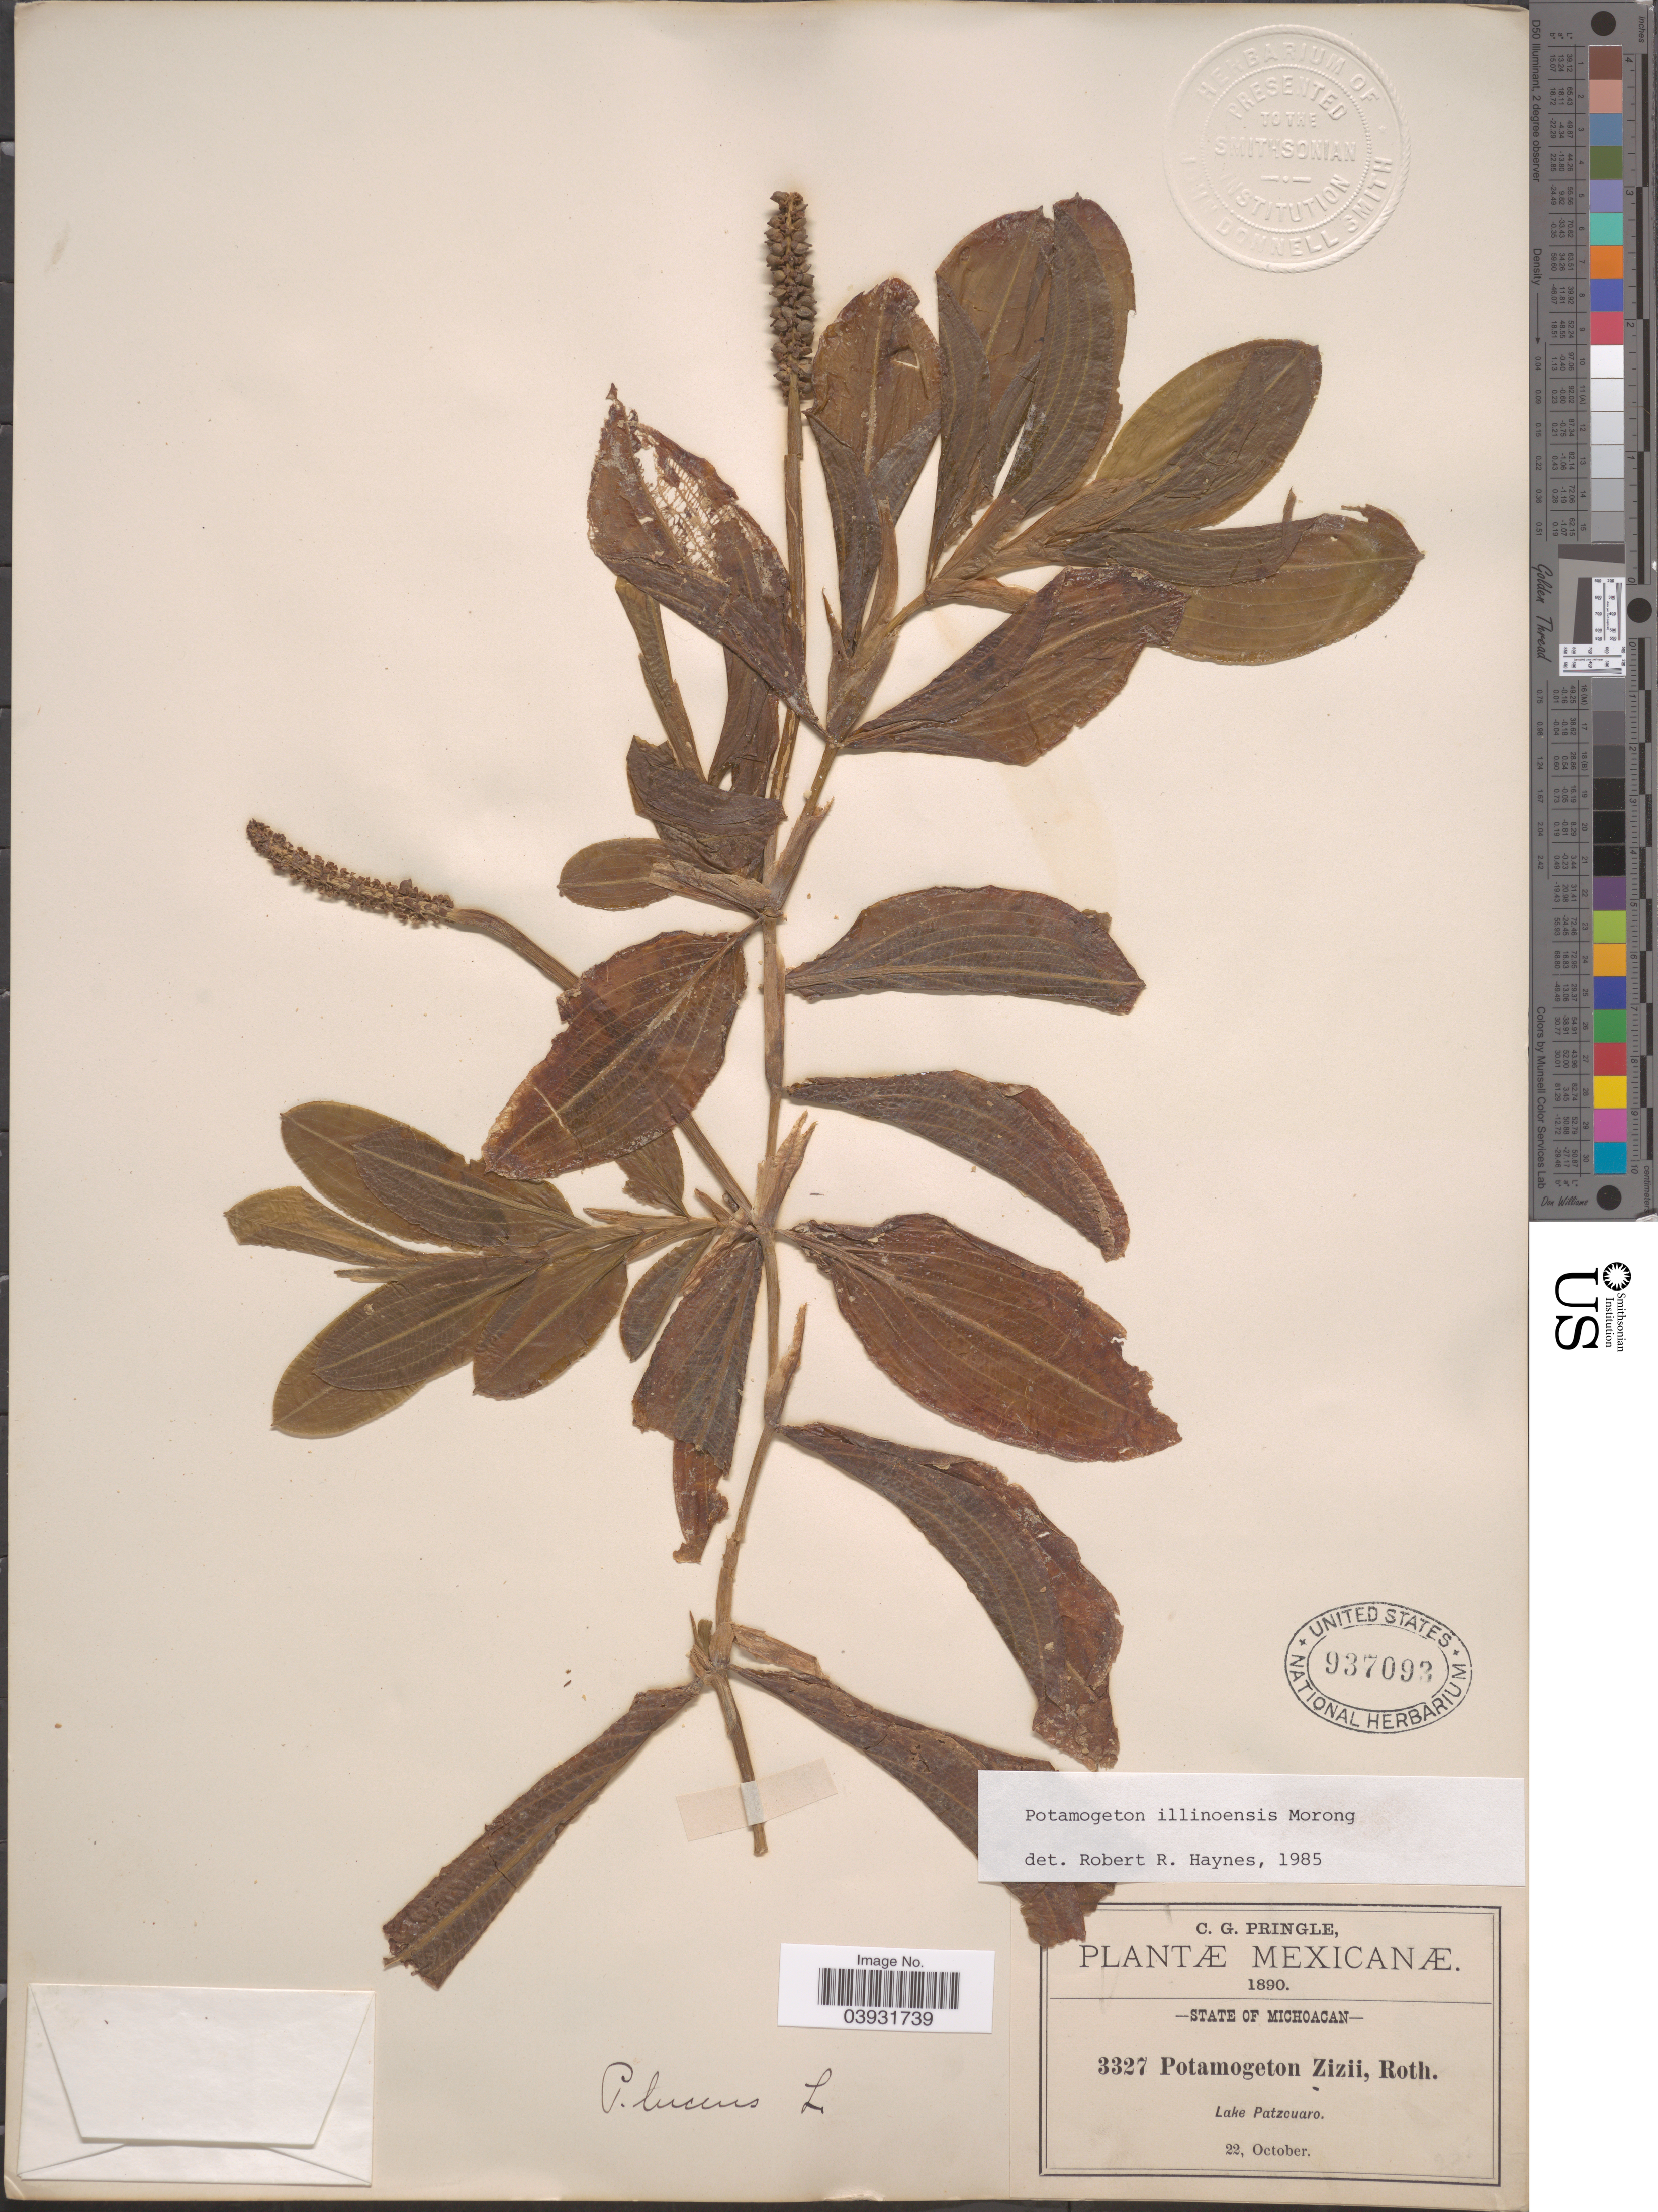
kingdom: Plantae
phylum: Tracheophyta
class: Liliopsida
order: Alismatales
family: Potamogetonaceae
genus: Potamogeton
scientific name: Potamogeton illinoensis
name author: Morong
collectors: C. G. Pringle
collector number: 3327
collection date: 1890-10-22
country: Mexico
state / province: Michoacán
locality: Lake Patzcuaro.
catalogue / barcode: US 937093